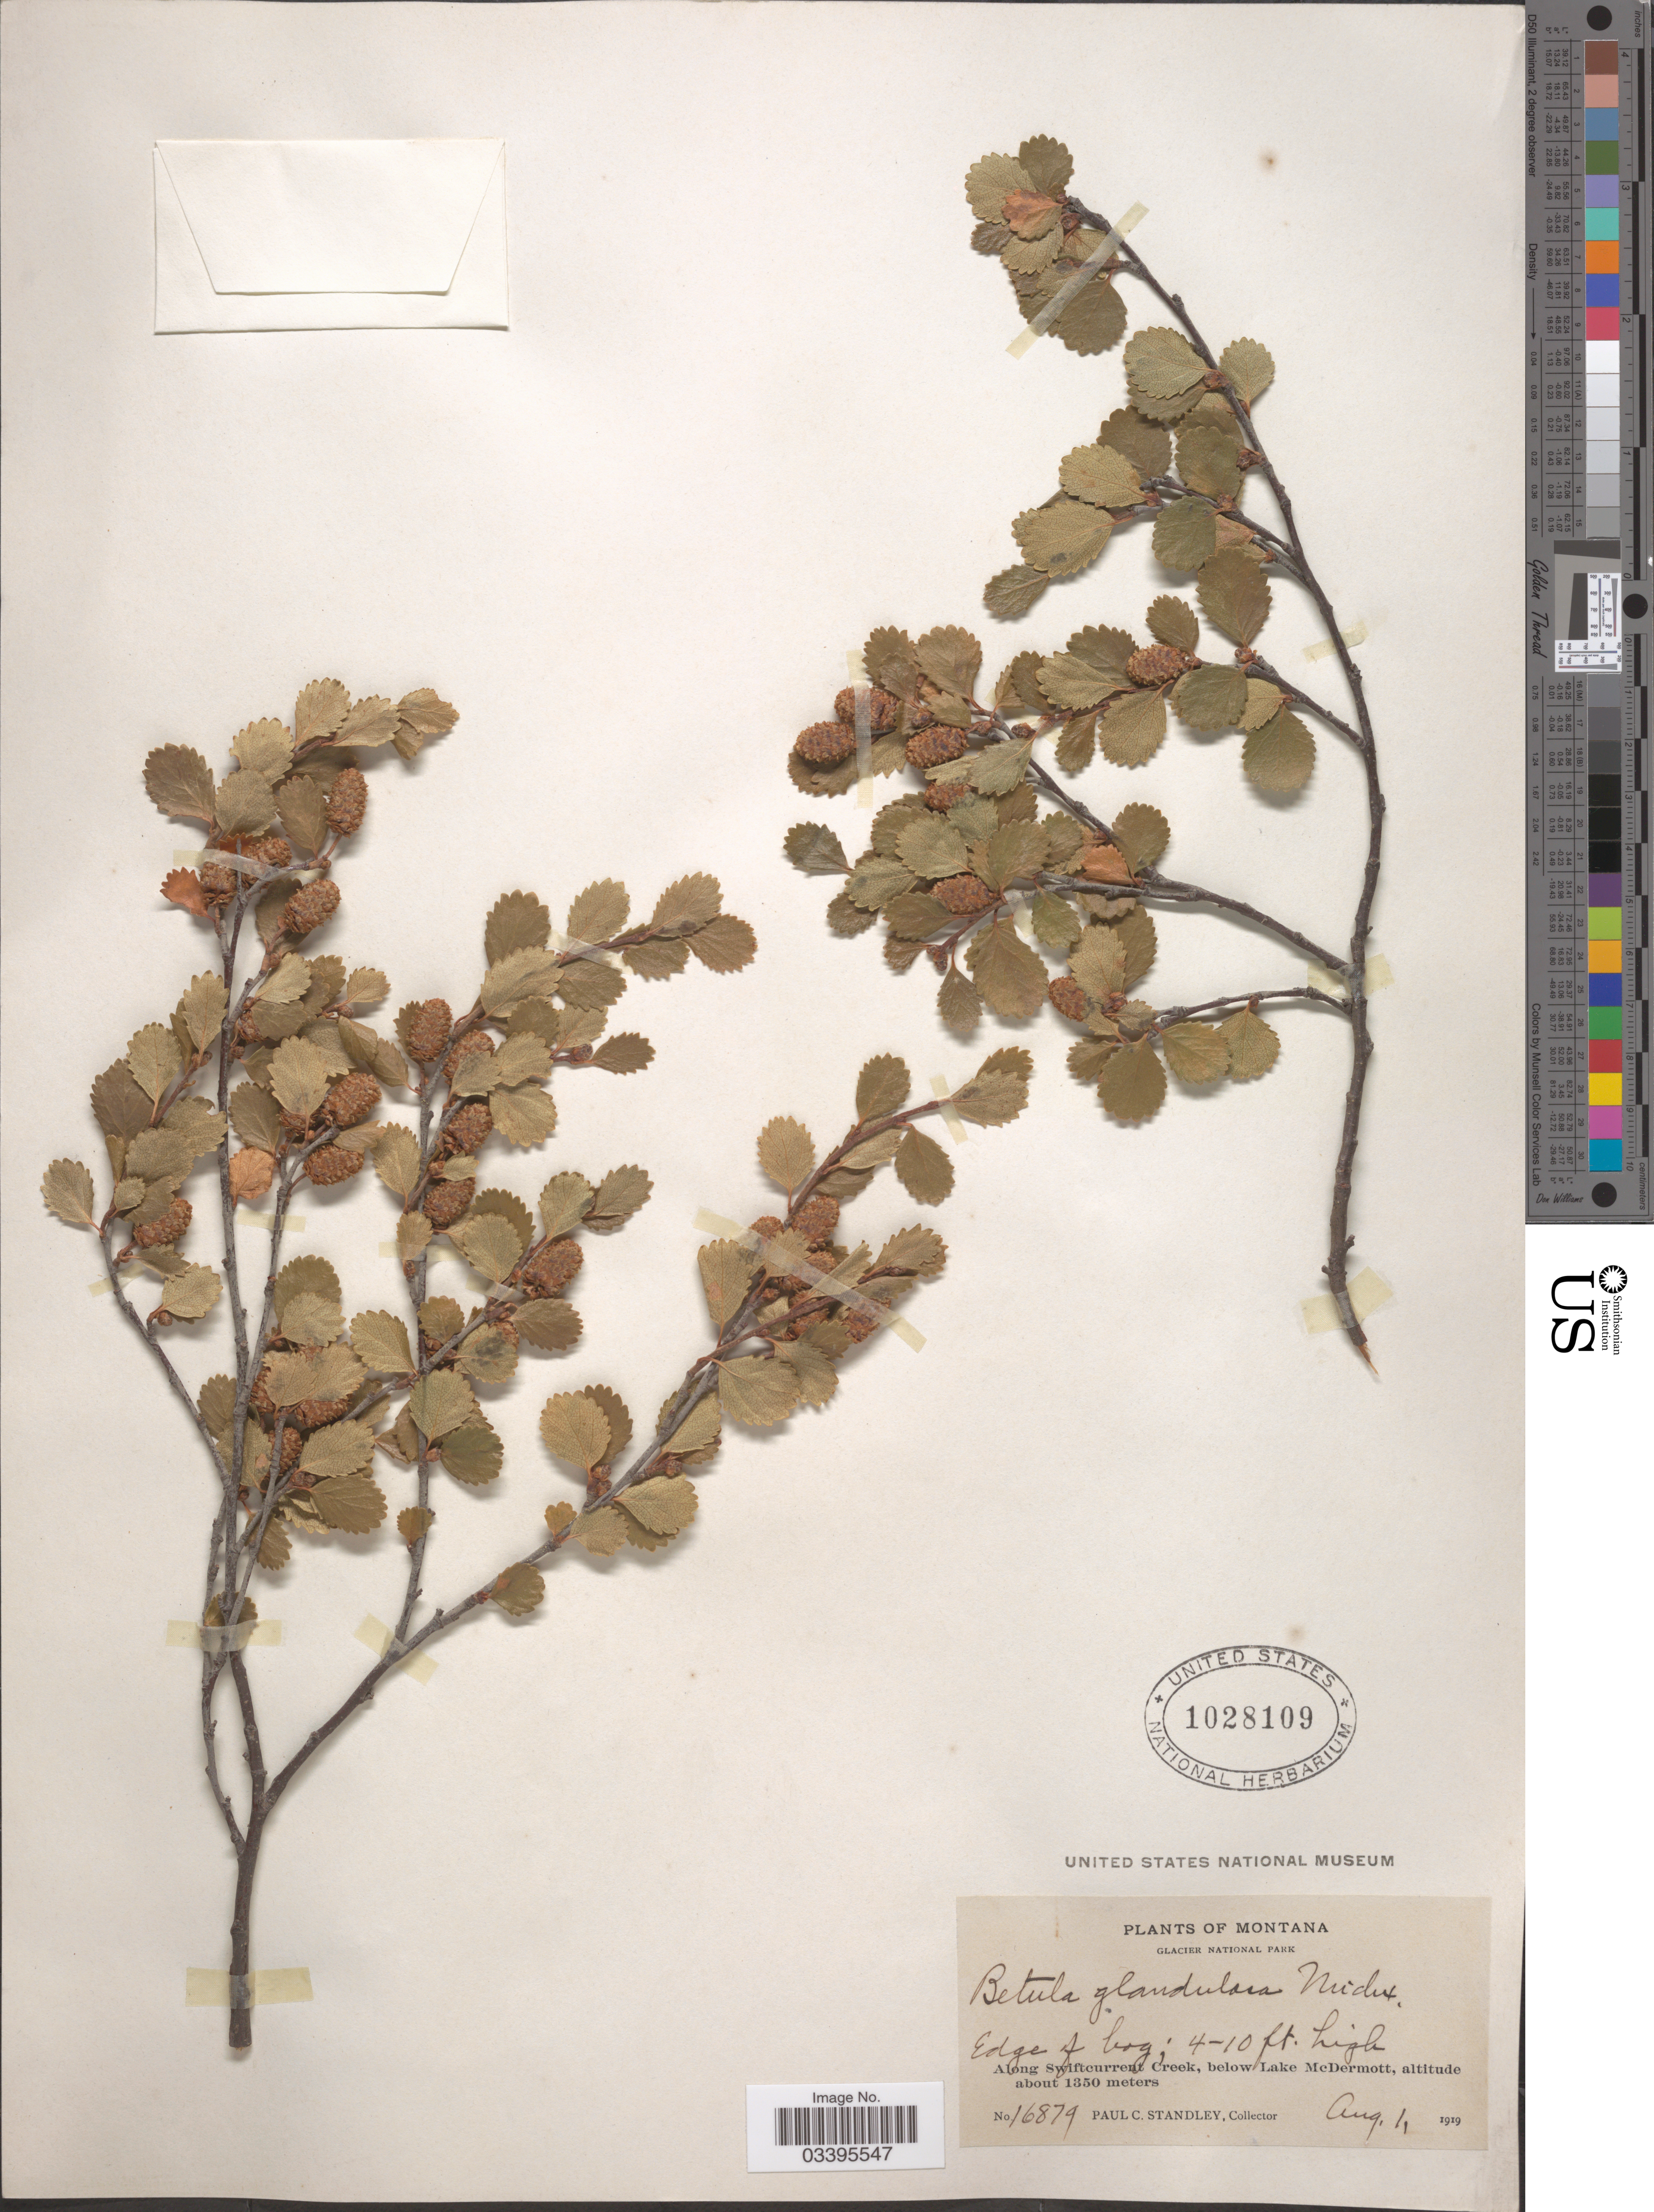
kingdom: Plantae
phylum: Tracheophyta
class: Magnoliopsida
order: Fagales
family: Betulaceae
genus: Betula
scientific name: Betula glandulosa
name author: Michx.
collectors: P. C. Standley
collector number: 16879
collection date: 1919-08-01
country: United States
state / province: Montana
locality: Glacier National Park. Along Swiftcurrent Creek, below Lake McDermott.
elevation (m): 1350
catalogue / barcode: US 1028109